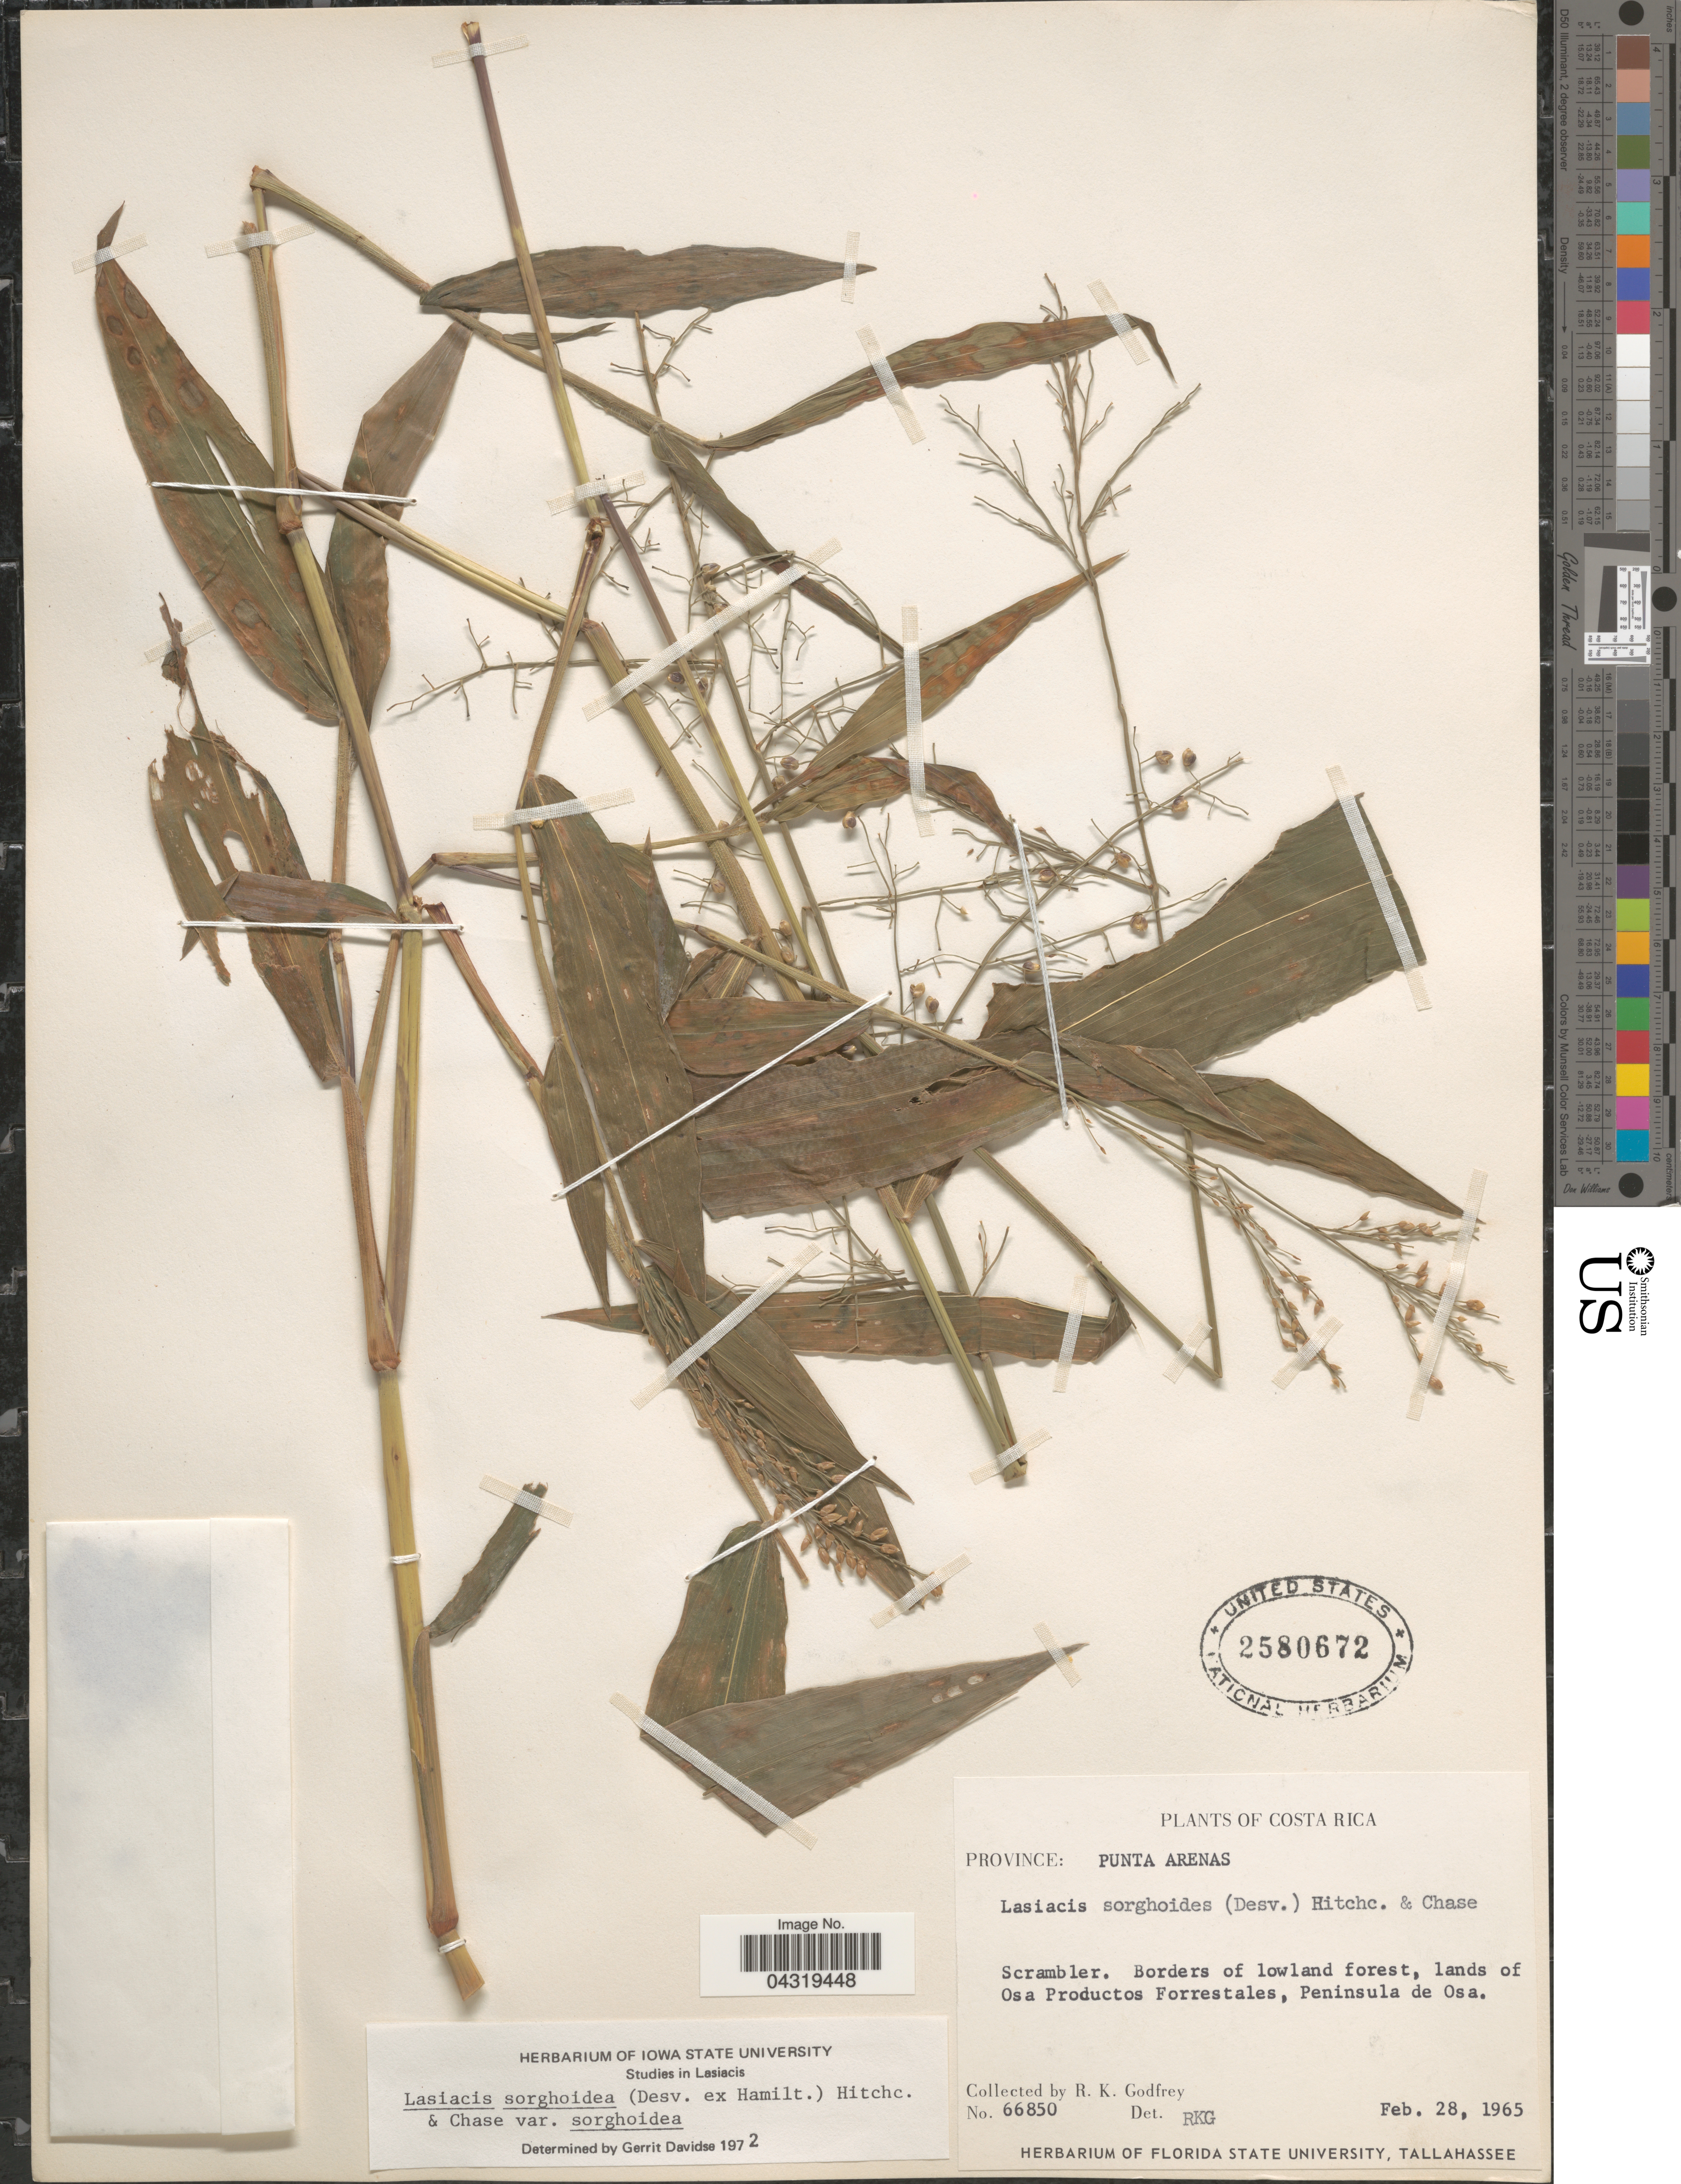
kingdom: Plantae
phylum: Tracheophyta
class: Liliopsida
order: Poales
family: Poaceae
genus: Lasiacis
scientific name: Lasiacis sorghoidea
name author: (Desv. ex Ham.) Hitchc. & Chase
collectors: R. K. Godfrey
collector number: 66850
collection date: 1965-02-28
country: Costa Rica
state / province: Puntarenas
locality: Province: Punta Arenas. Borders of lowland forest, lands of Osa Productos Forrestales, Peninsula de Osa.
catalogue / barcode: US 2580672